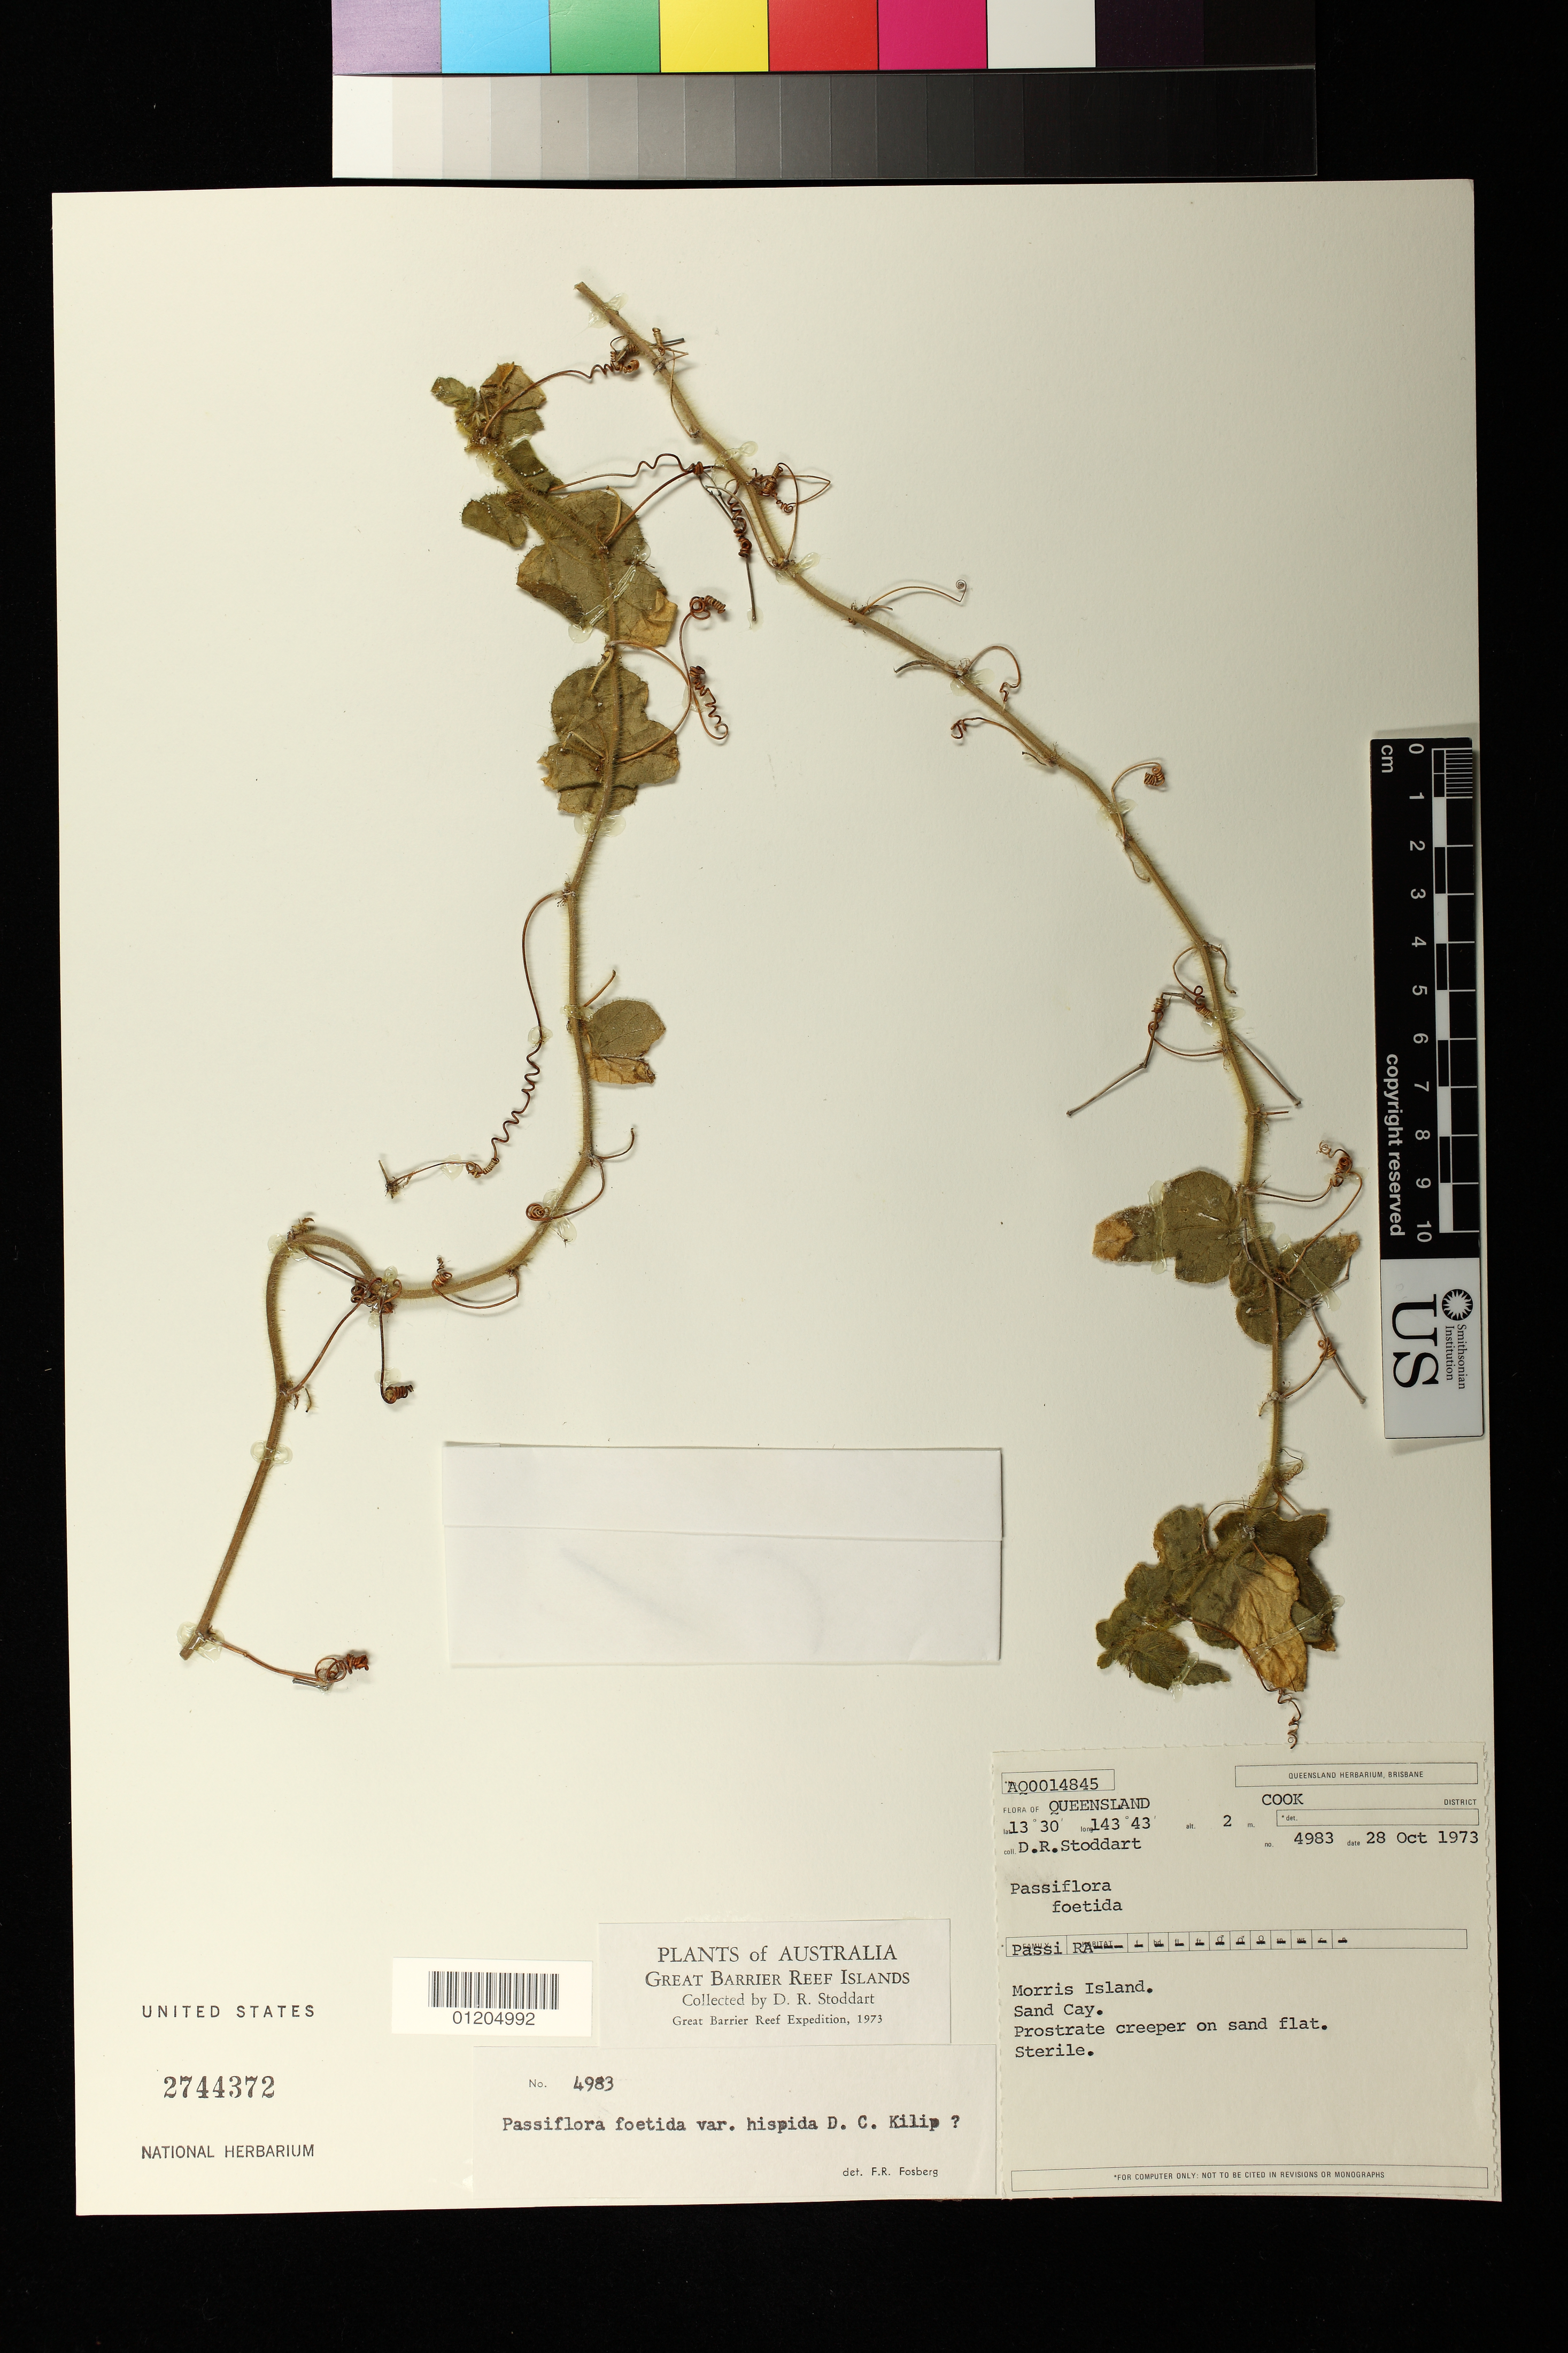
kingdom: Plantae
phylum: Tracheophyta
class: Magnoliopsida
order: Malpighiales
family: Passifloraceae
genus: Passiflora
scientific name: Passiflora foetida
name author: L.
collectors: D. R. Stoddart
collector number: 4983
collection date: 1973-10-28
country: Australia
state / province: Queensland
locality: Cook District.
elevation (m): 2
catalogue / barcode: US 2744372